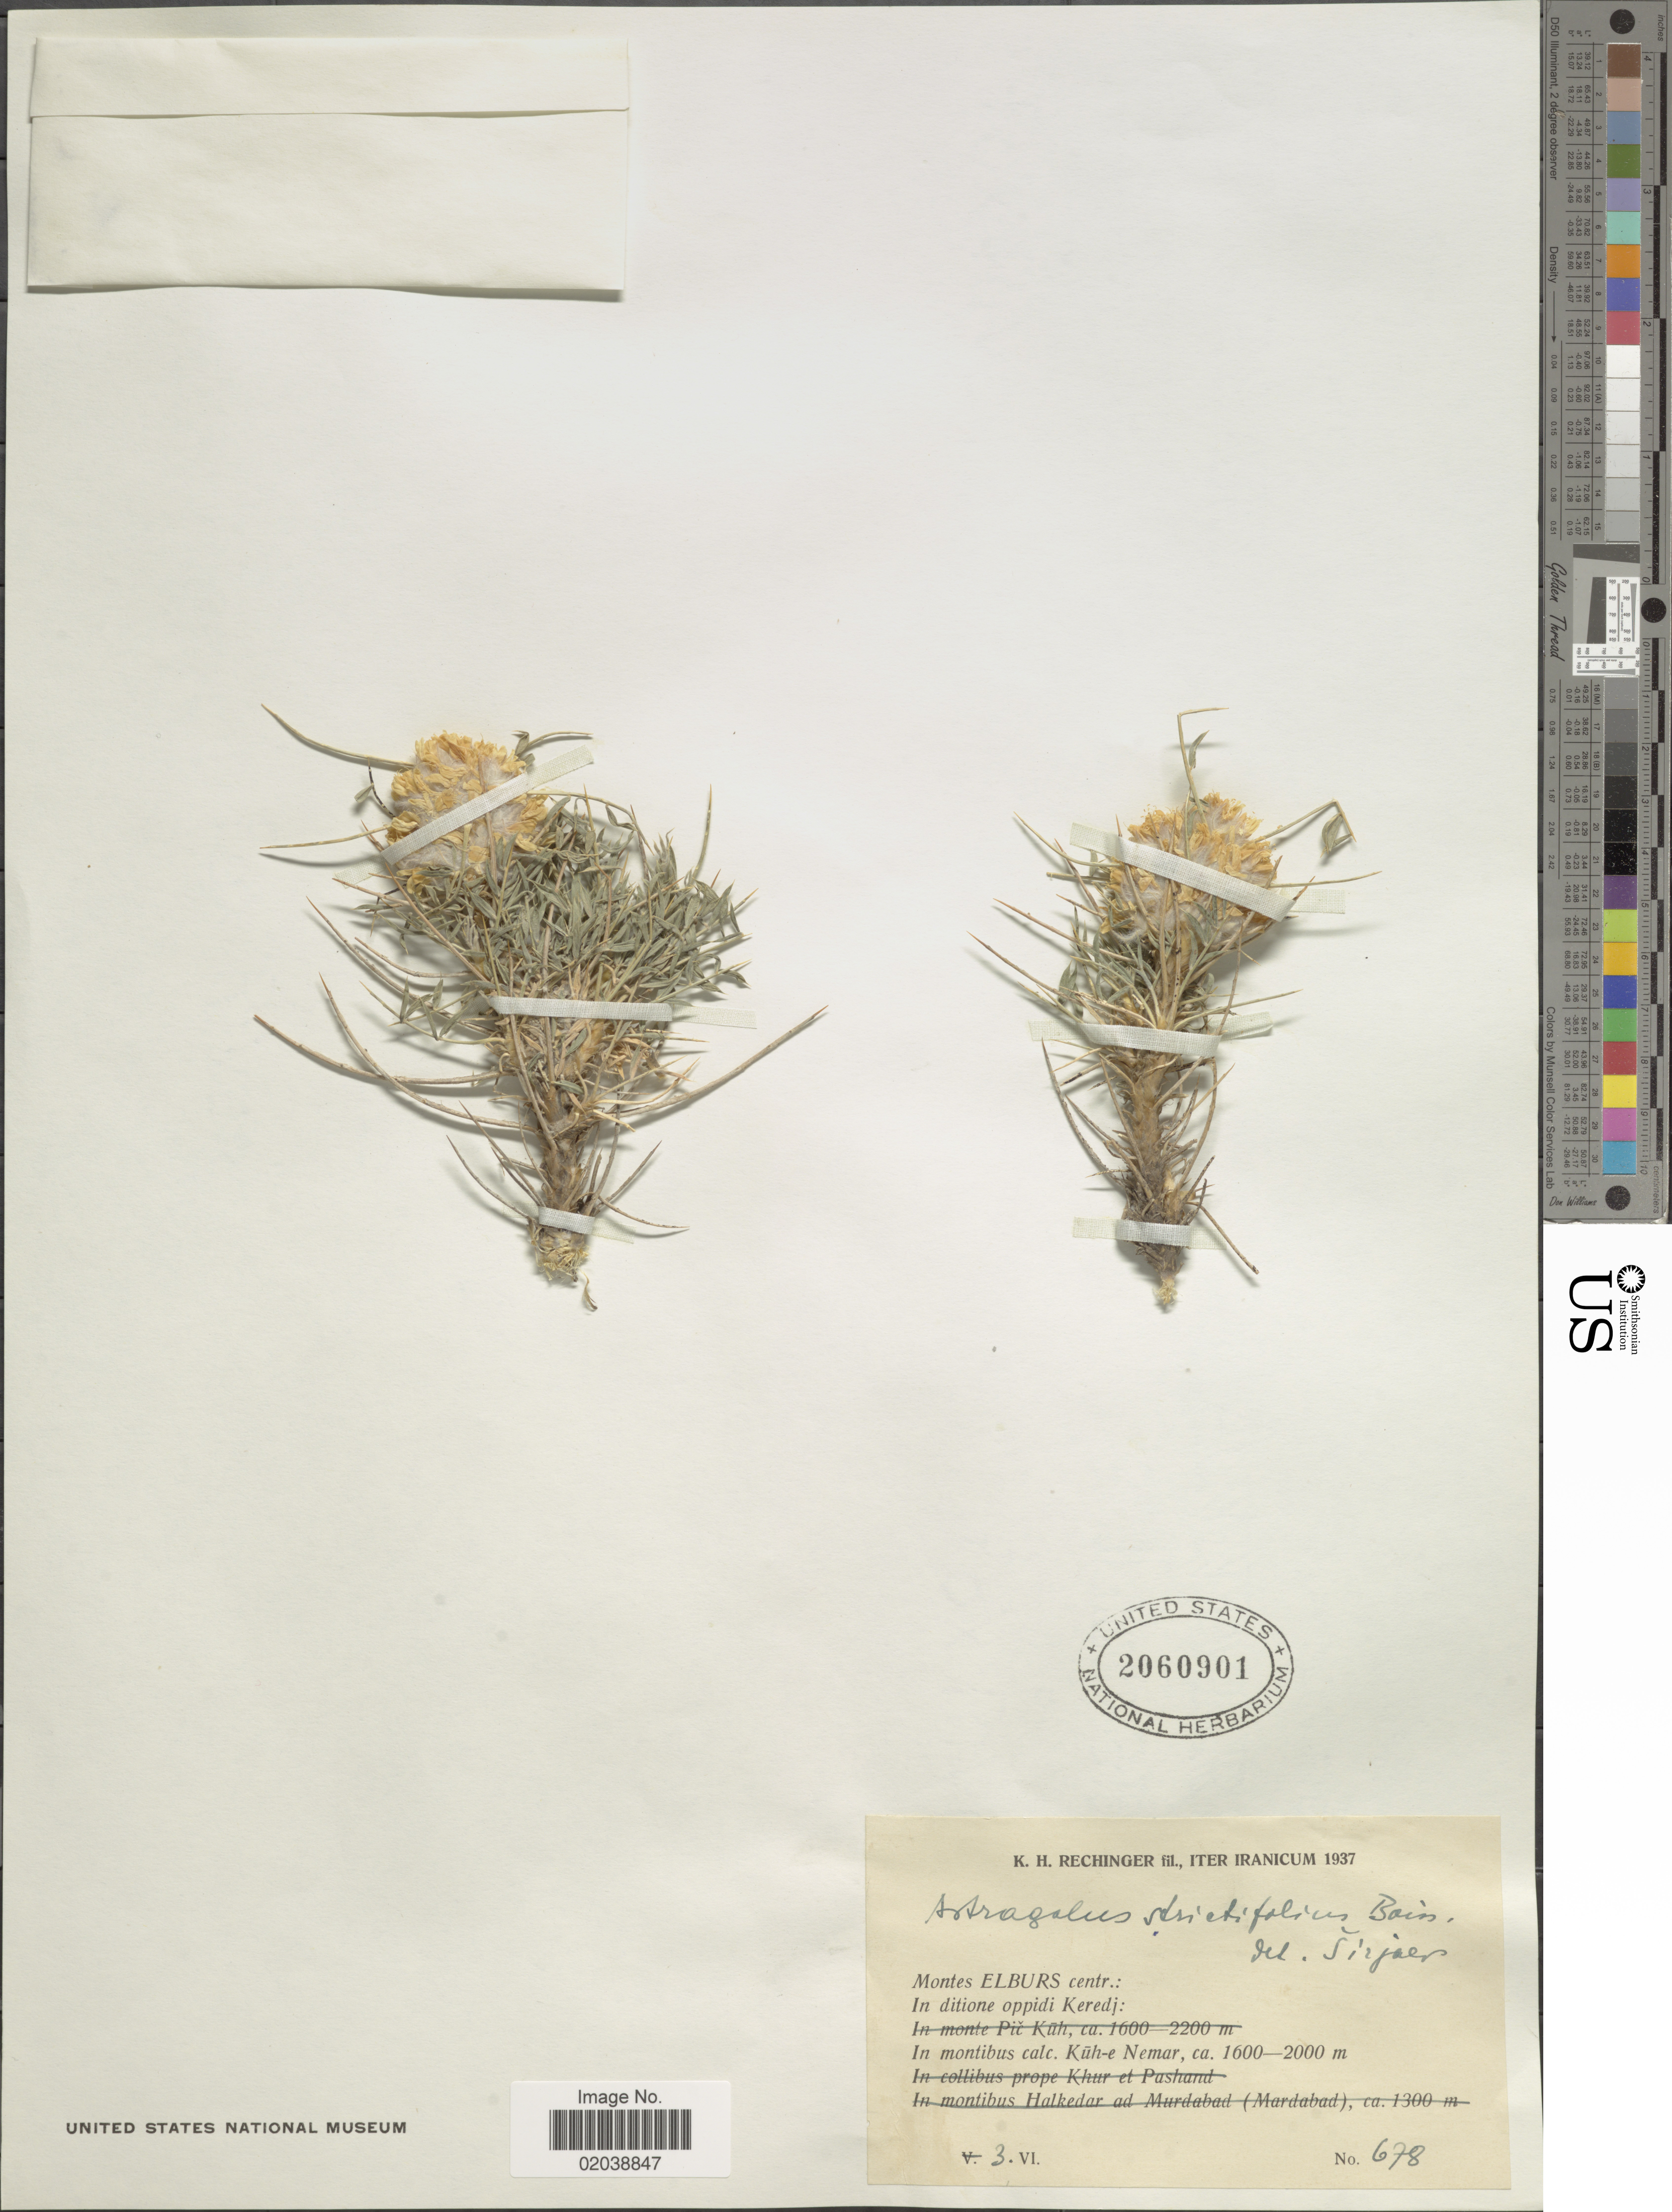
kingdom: Plantae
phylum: Tracheophyta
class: Magnoliopsida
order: Fabales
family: Fabaceae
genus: Astragalus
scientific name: Astragalus strictifolius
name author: Boiss.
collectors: K. H. Rechinger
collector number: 678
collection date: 1937-06-03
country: Iran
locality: Montes Elburs centr:In ditone oppidi Keredji: In montibus calc Küh-e Nemar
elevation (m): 1600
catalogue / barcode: US 2060901